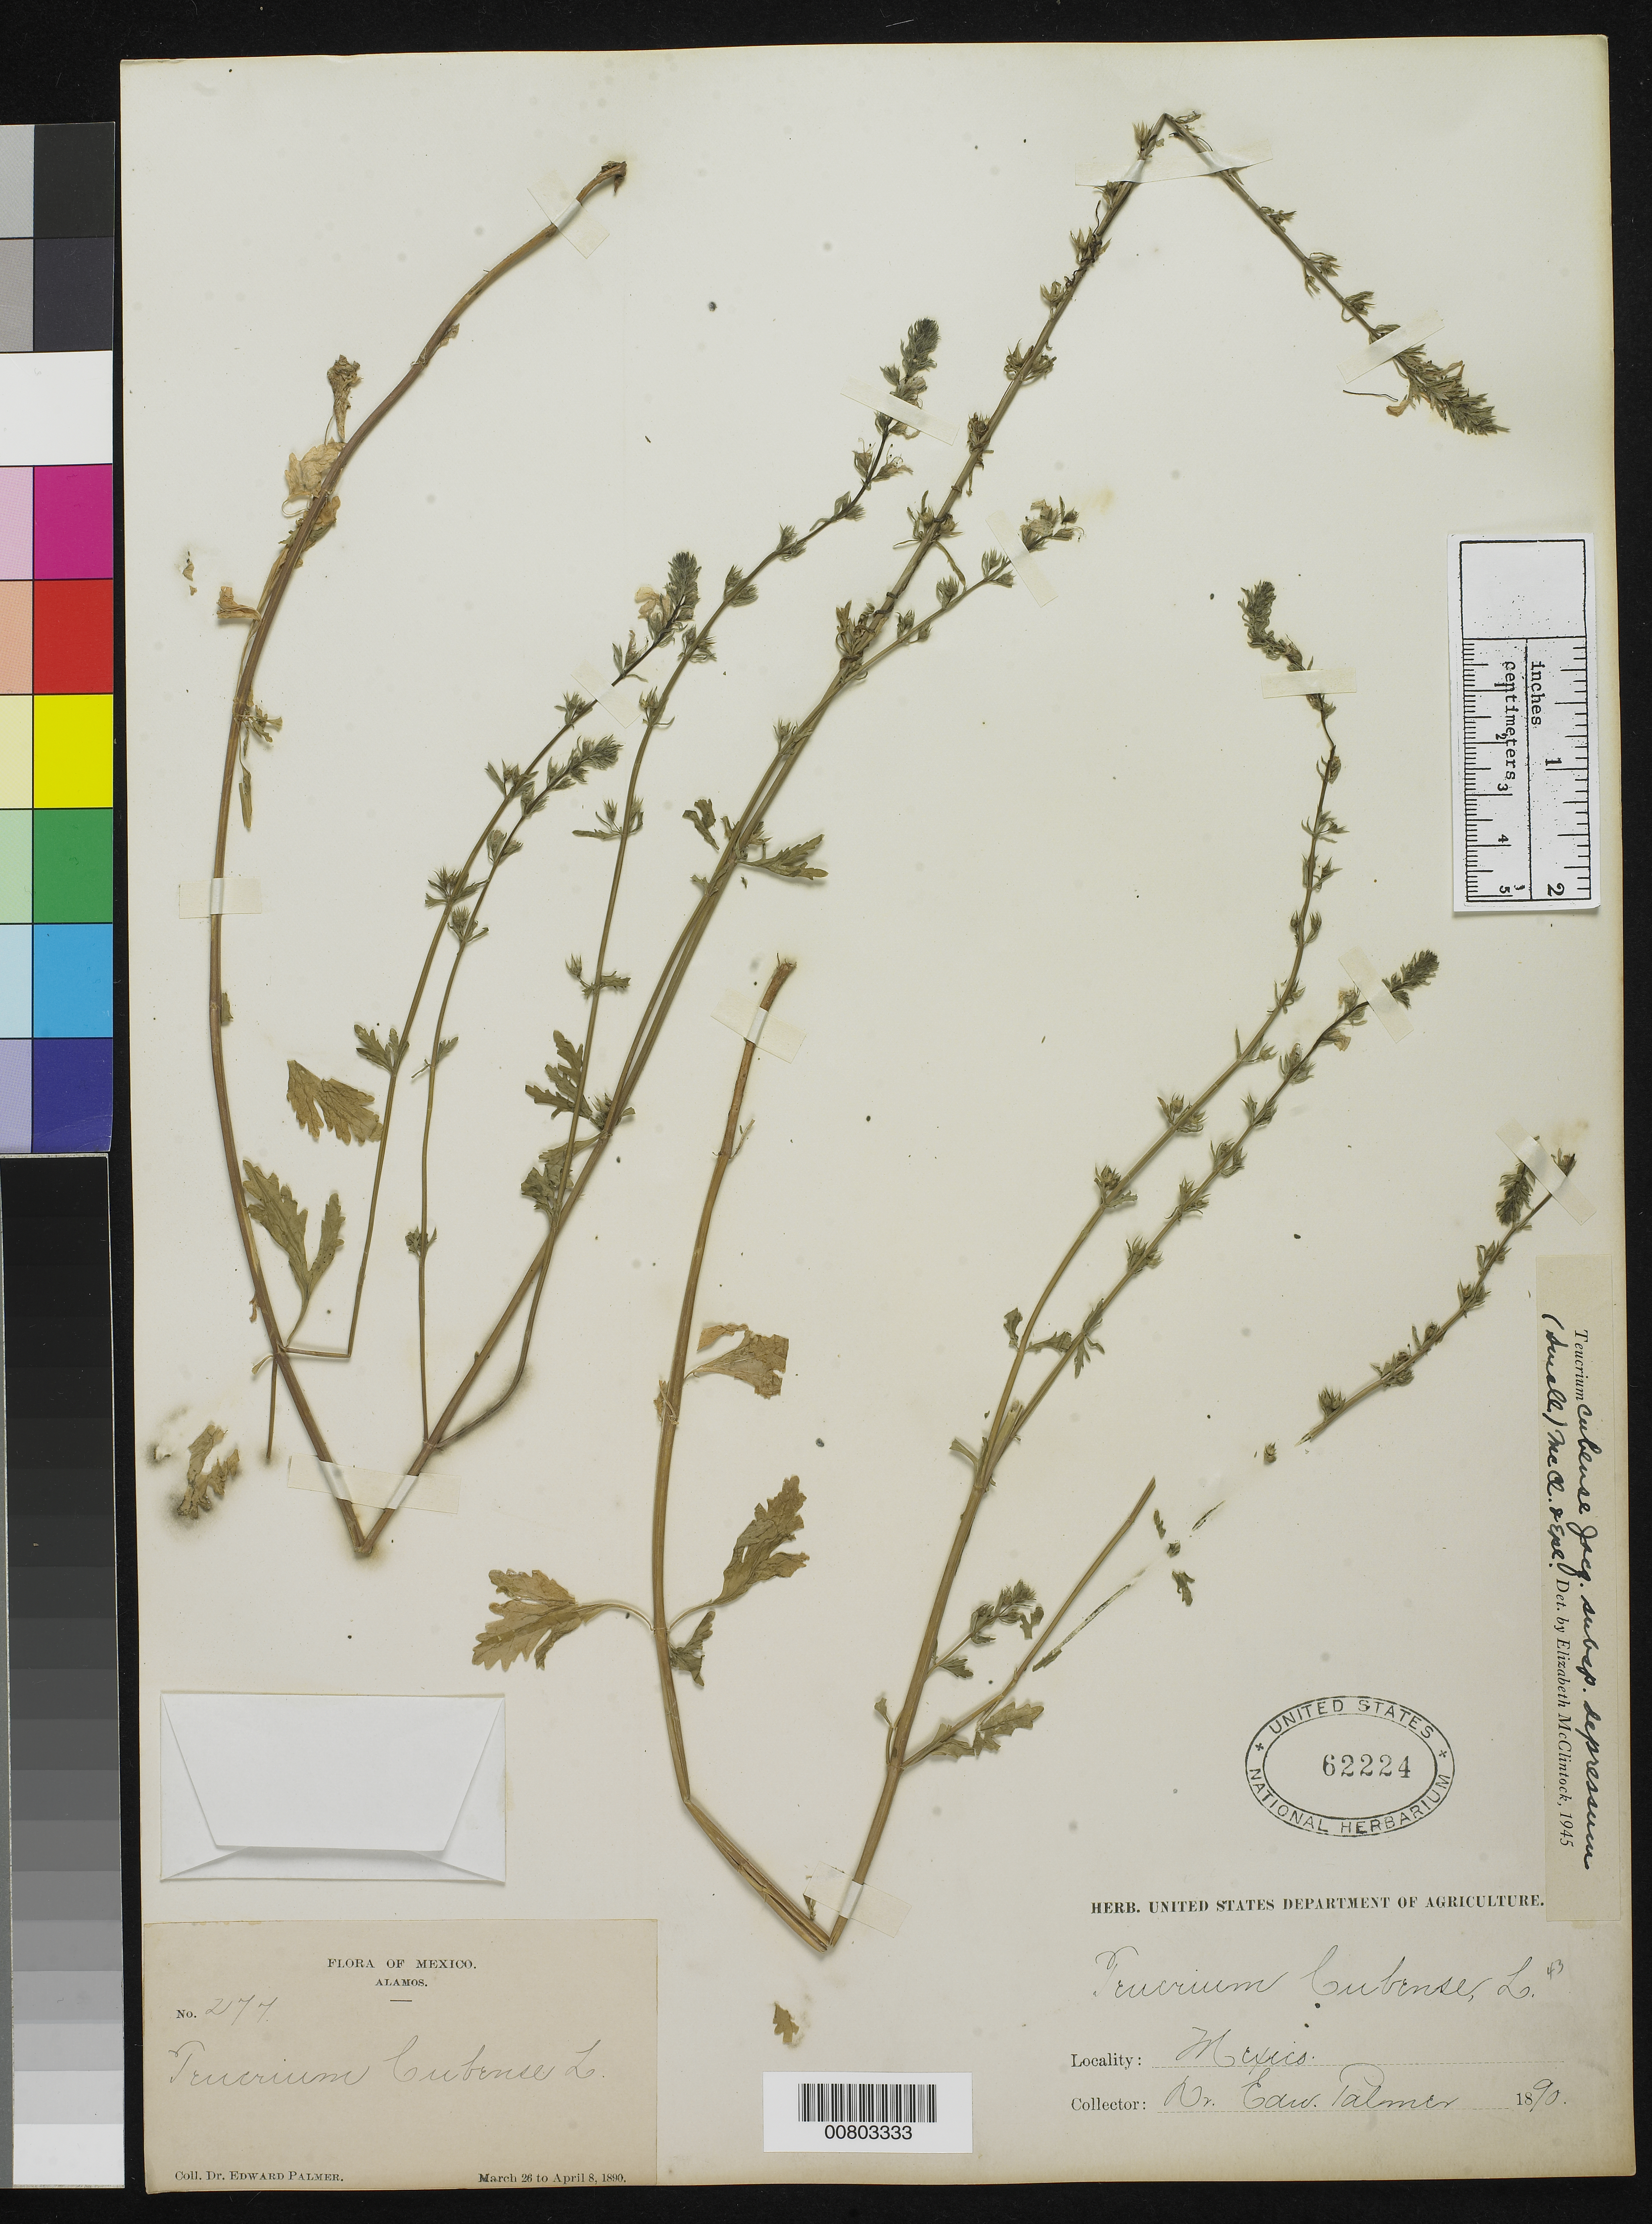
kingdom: Plantae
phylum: Tracheophyta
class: Magnoliopsida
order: Lamiales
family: Lamiaceae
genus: Teucrium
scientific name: Teucrium cubense subsp. depressum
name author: (Small) E. M. McClint. & Epling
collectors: E. Palmer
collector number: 277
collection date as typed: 26 Mar 1890 to 08 Apr 1890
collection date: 1890-03-26/1890-04-08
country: Mexico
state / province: Sonora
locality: Alamos, Sonora.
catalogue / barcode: US 62224